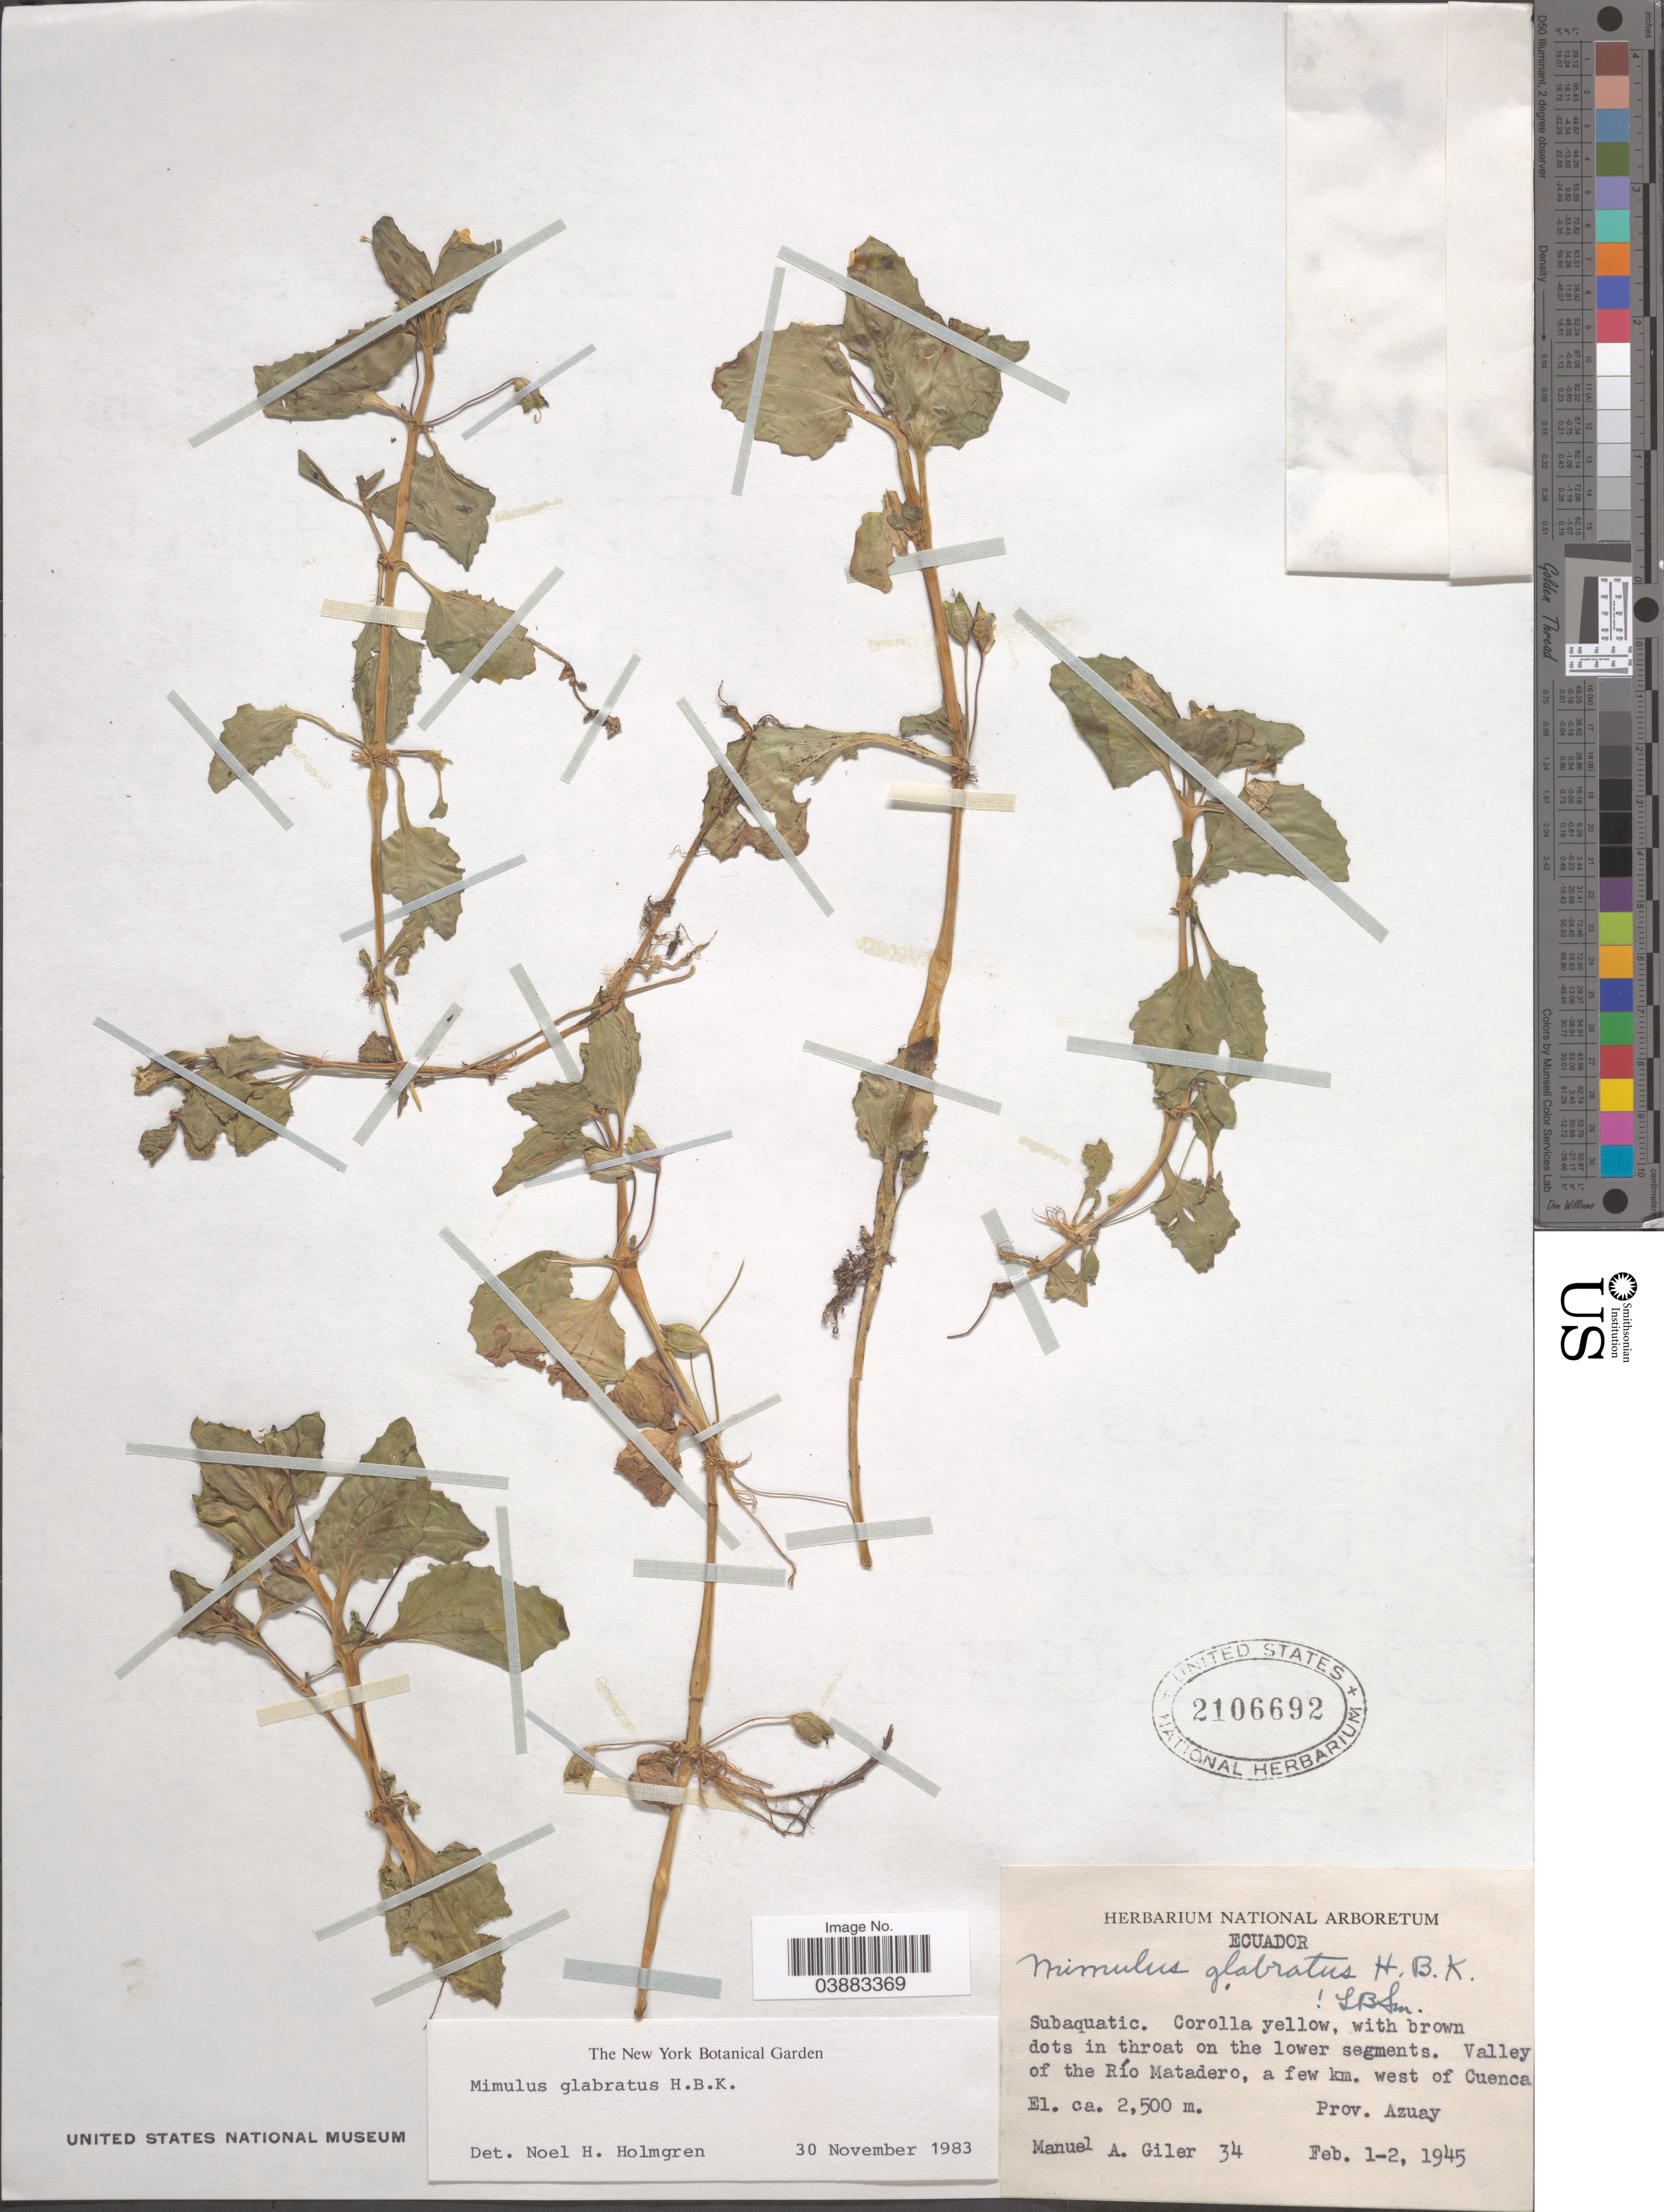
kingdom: Plantae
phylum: Tracheophyta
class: Magnoliopsida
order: Lamiales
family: Phrymaceae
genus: Mimulus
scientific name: Mimulus glabratus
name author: Kunth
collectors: M. Gíler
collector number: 34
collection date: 1945-02-01/1945-02-02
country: Ecuador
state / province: Azuay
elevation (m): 2500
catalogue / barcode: US 2106692